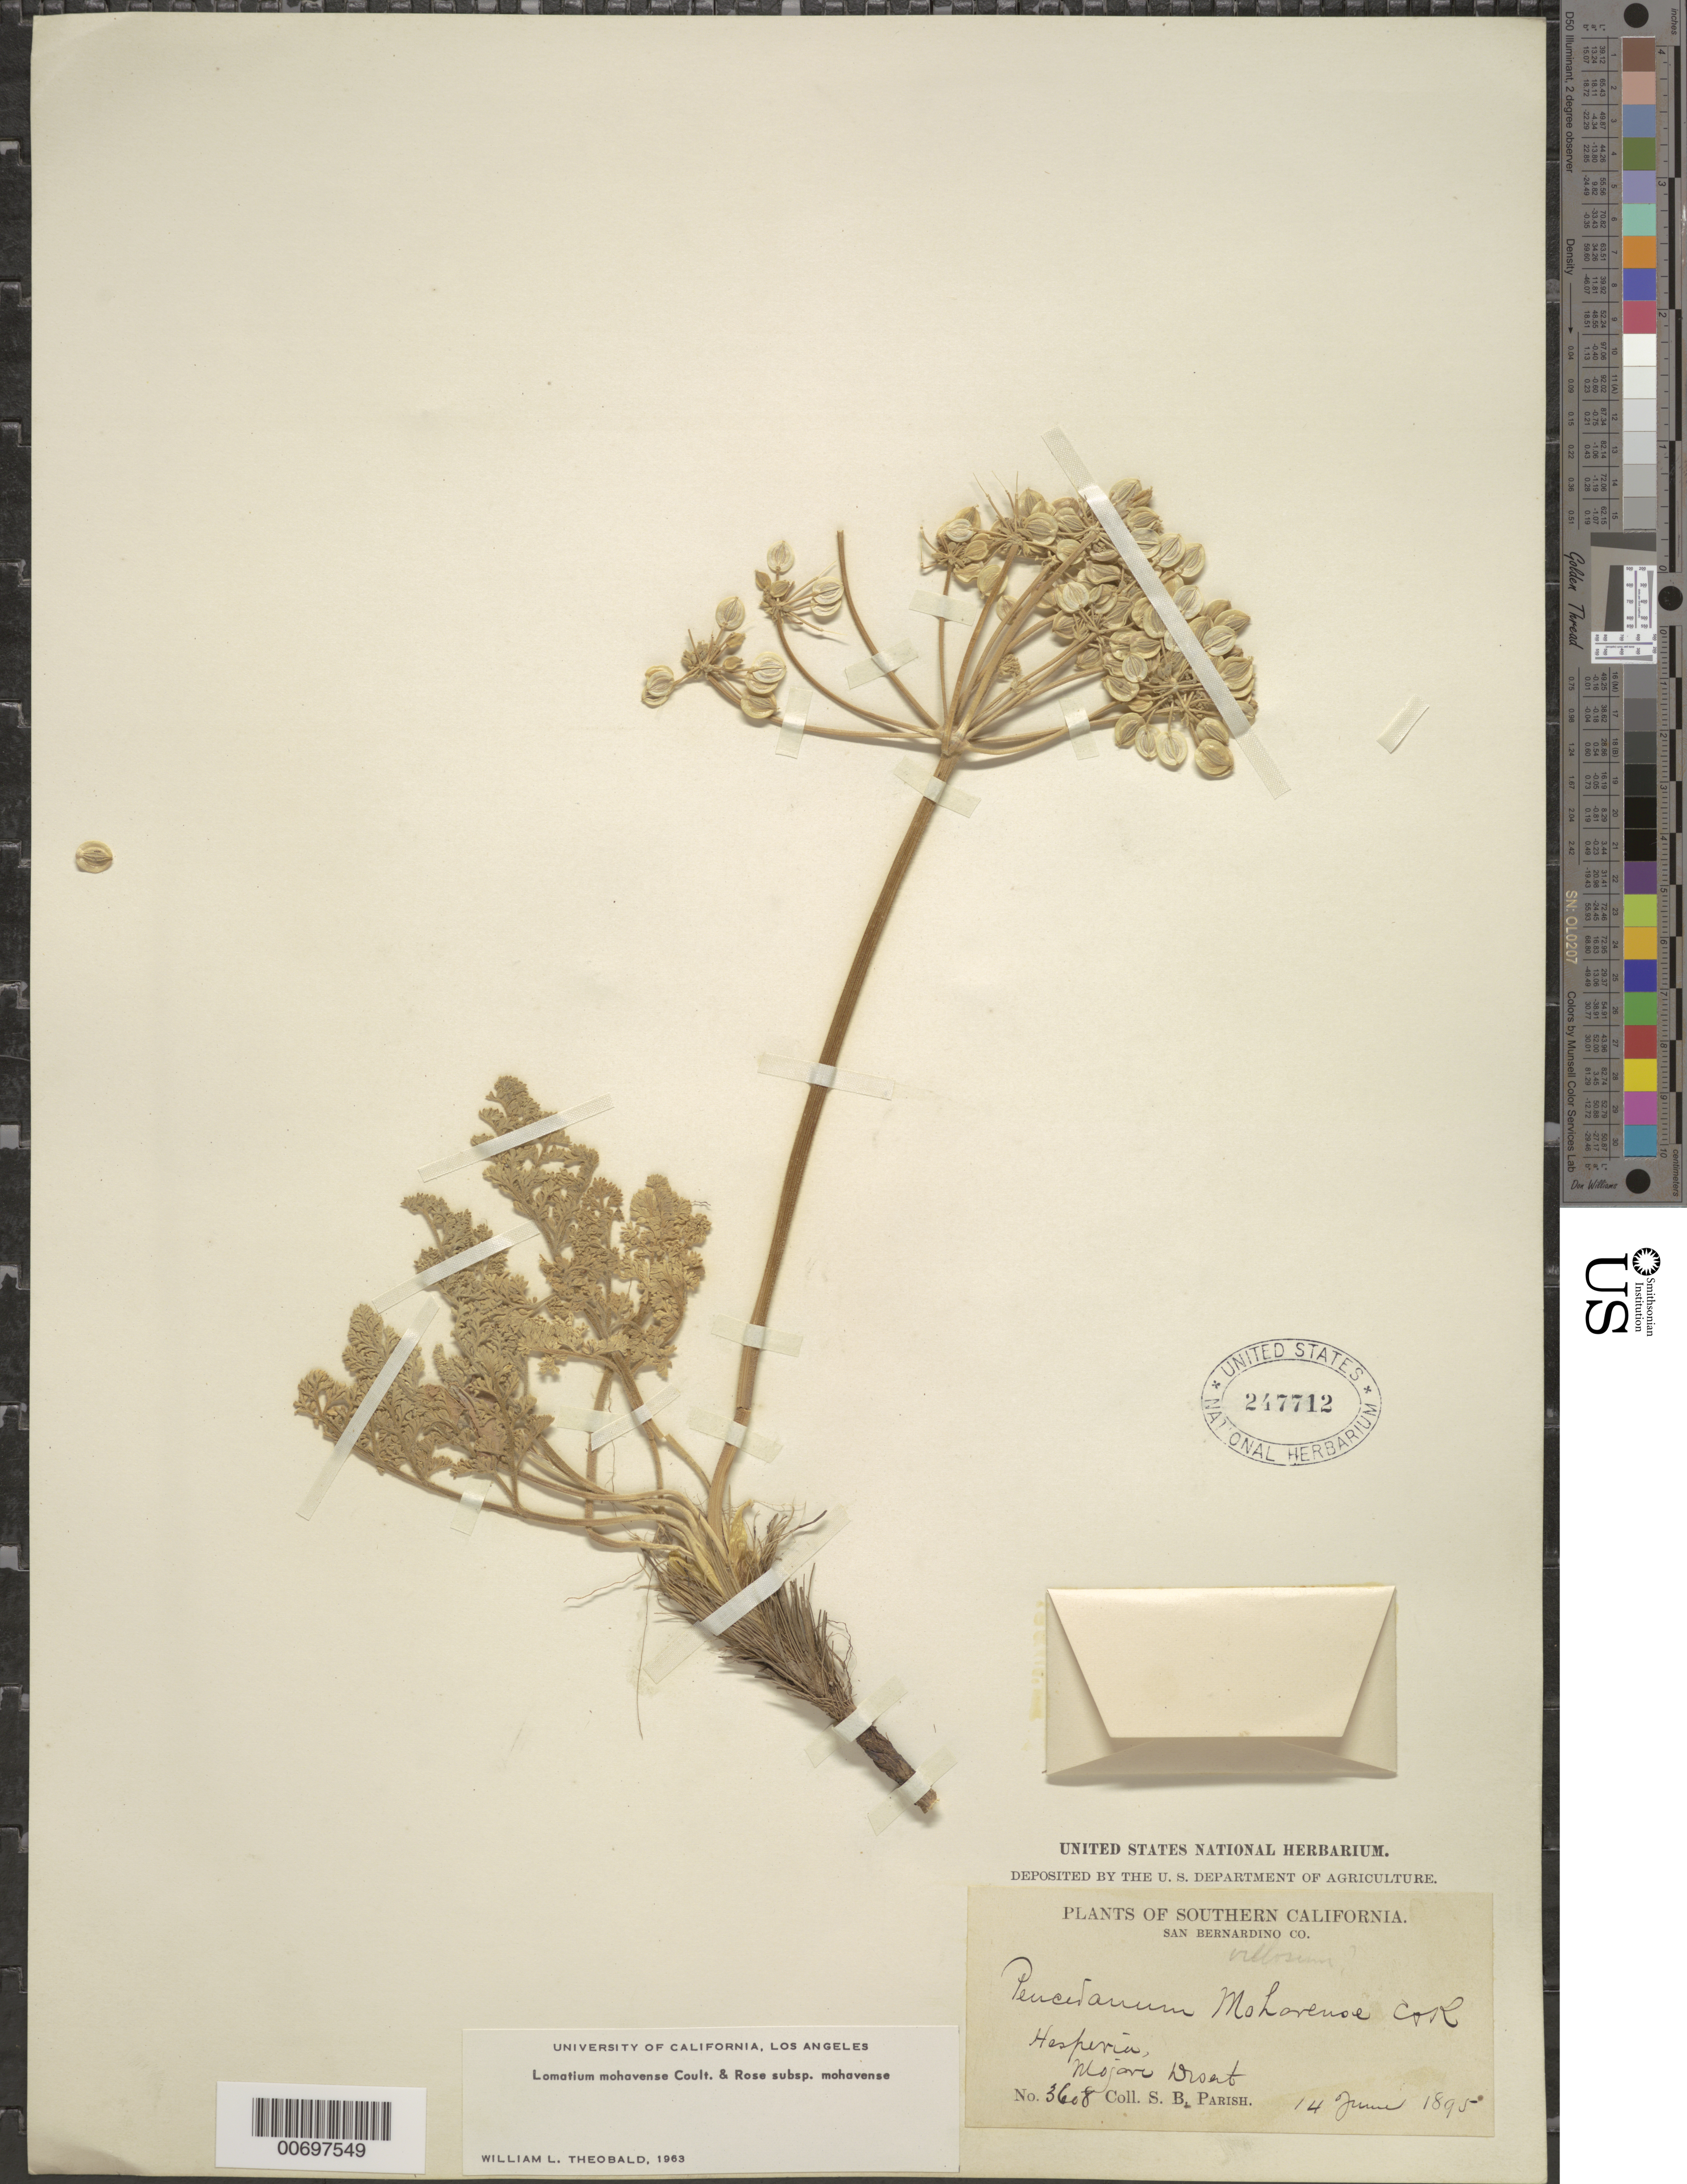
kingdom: Plantae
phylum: Tracheophyta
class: Magnoliopsida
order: Apiales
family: Apiaceae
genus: Lomatium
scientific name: Lomatium mohavense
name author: (J.M. Coult. & Rose) J.M. Coult. & Rose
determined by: Theobald, W. L., (LA), University of California - Los Angeles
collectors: S. B. Parish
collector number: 3608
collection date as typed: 14 Jun 1895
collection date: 1895-06-14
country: United States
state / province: California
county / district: San Bernardino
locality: Hesperia, Mojave Desert.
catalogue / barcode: US 247712